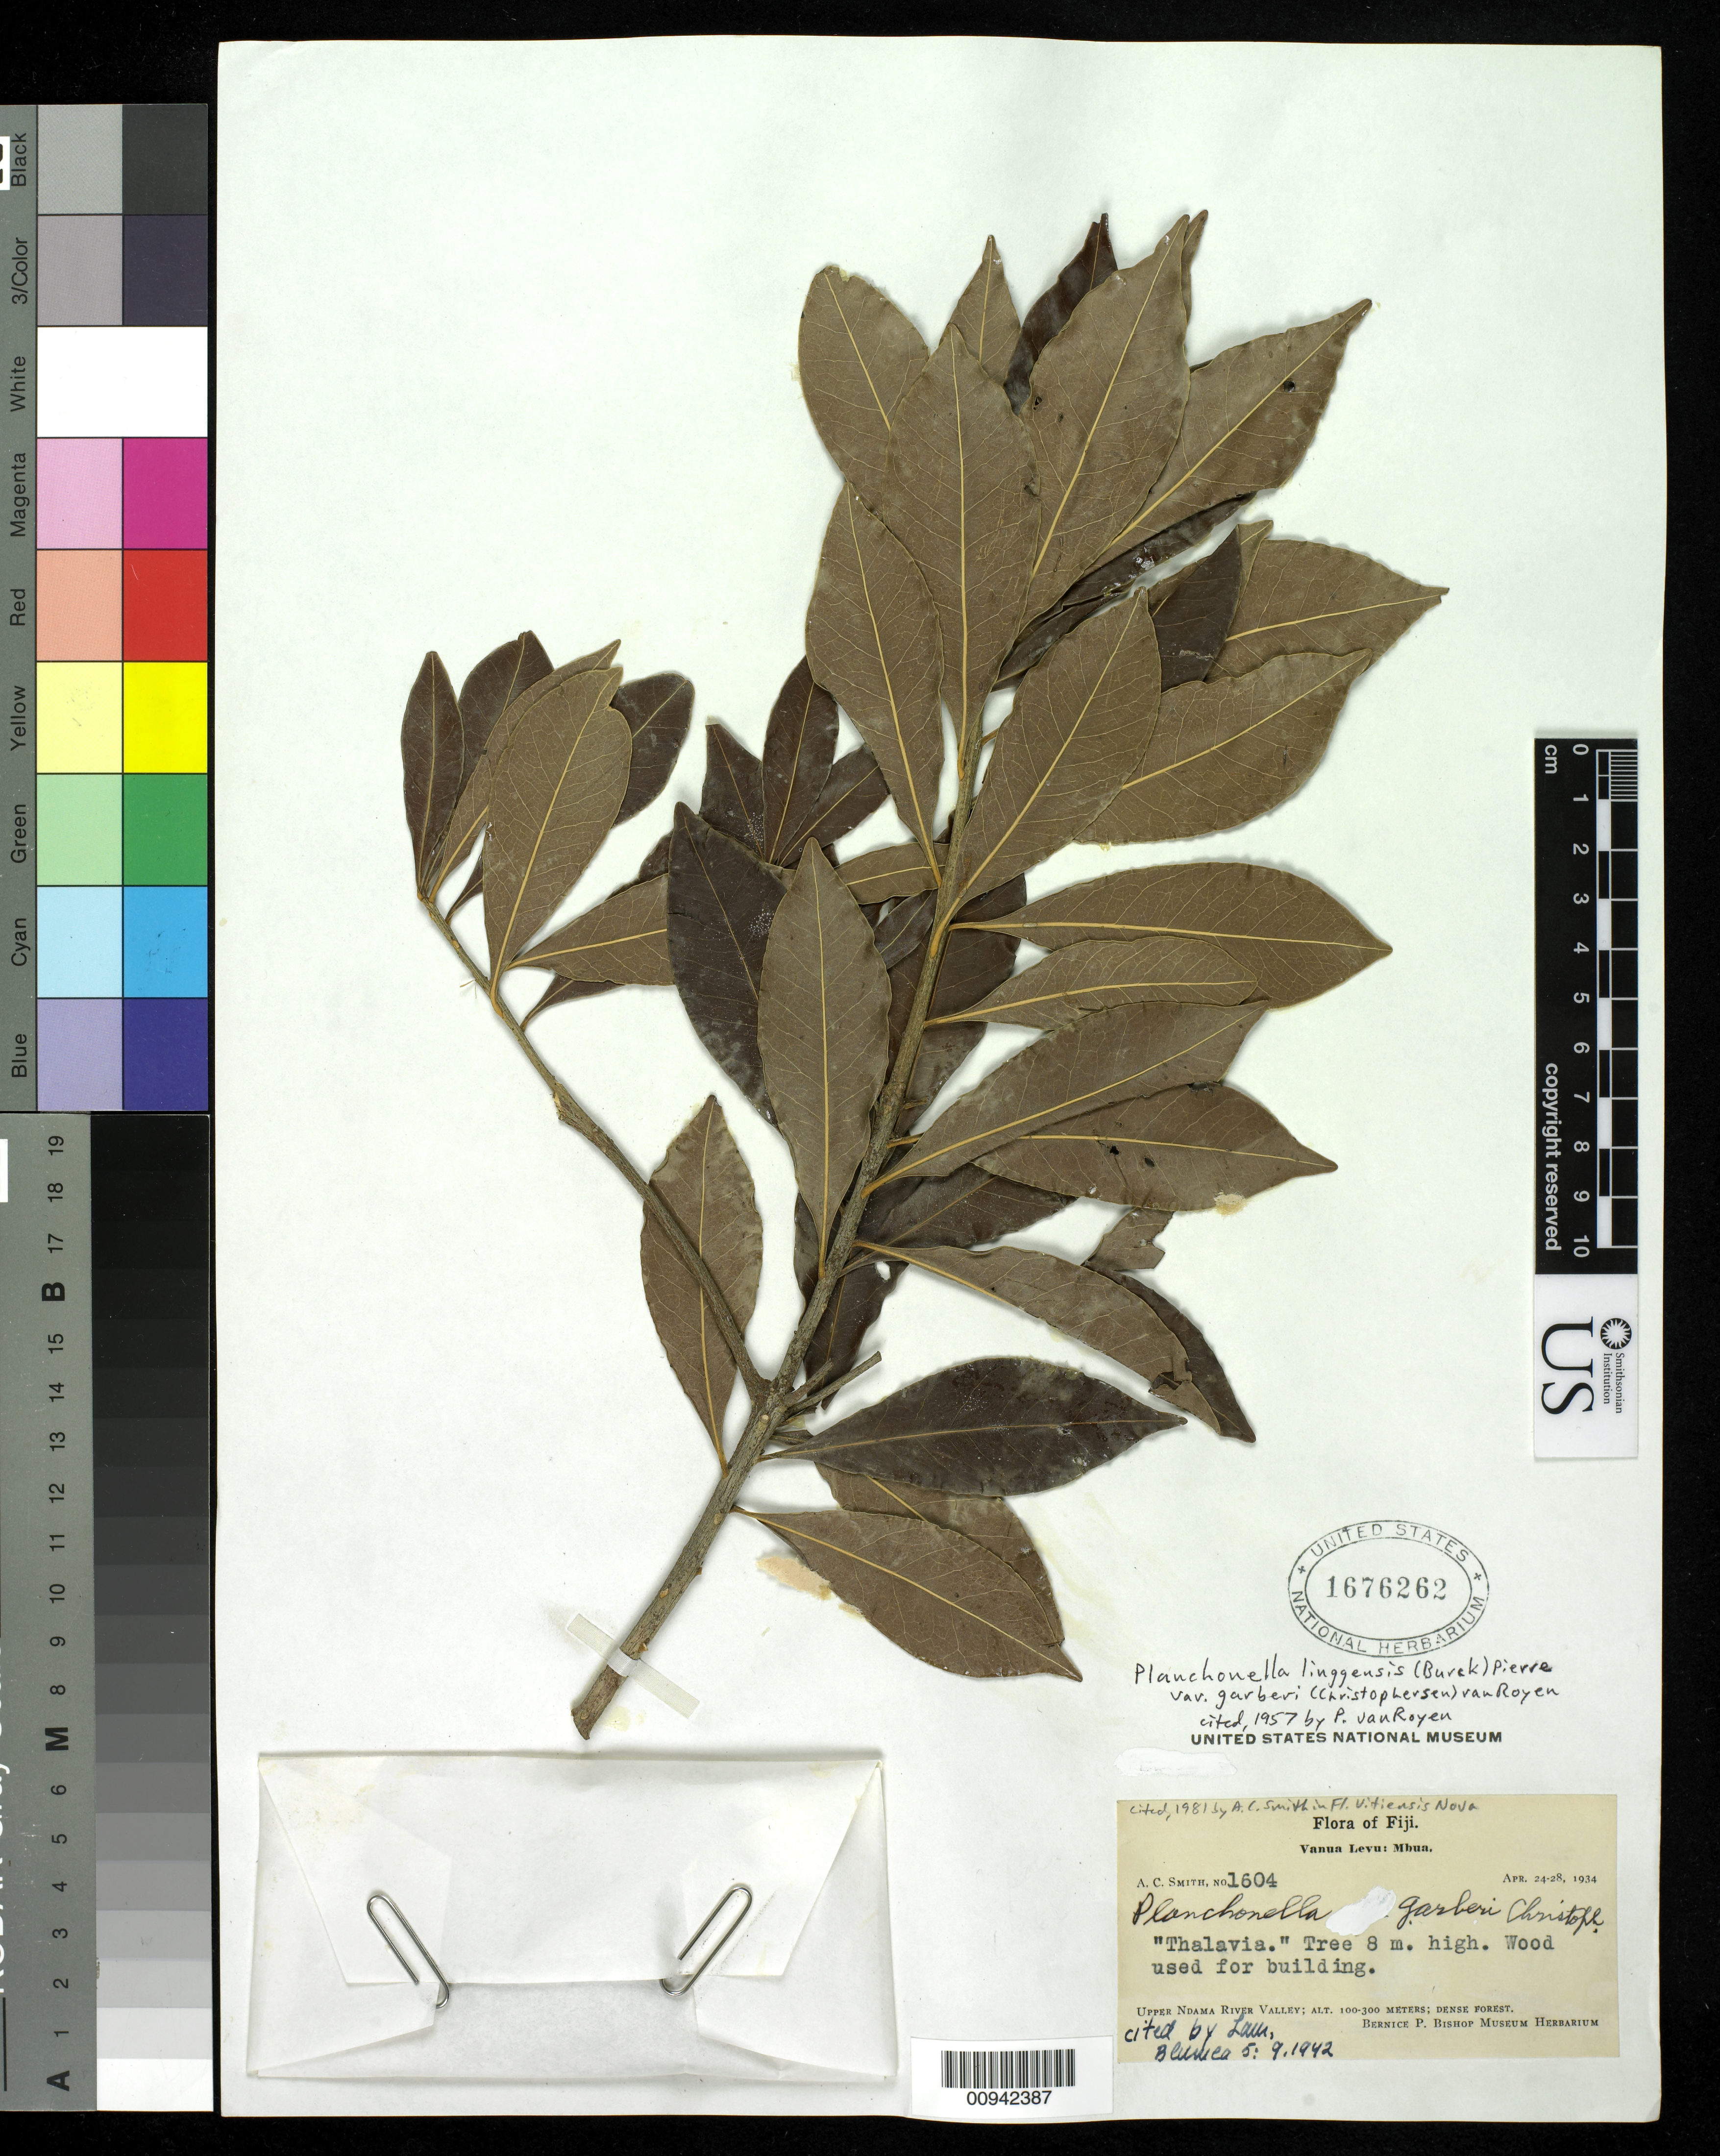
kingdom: Plantae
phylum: Tracheophyta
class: Magnoliopsida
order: Ericales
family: Sapotaceae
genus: Planchonella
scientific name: Planchonella garberi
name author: Christoph.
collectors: C. A. Smith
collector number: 1604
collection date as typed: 24 Apr 1934 to 28 Apr 1934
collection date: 1934-04-24/1934-04-28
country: Fiji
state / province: Northern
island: Vanua Levu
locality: Upper Ndama River Valley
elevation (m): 100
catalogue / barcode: US 1676262